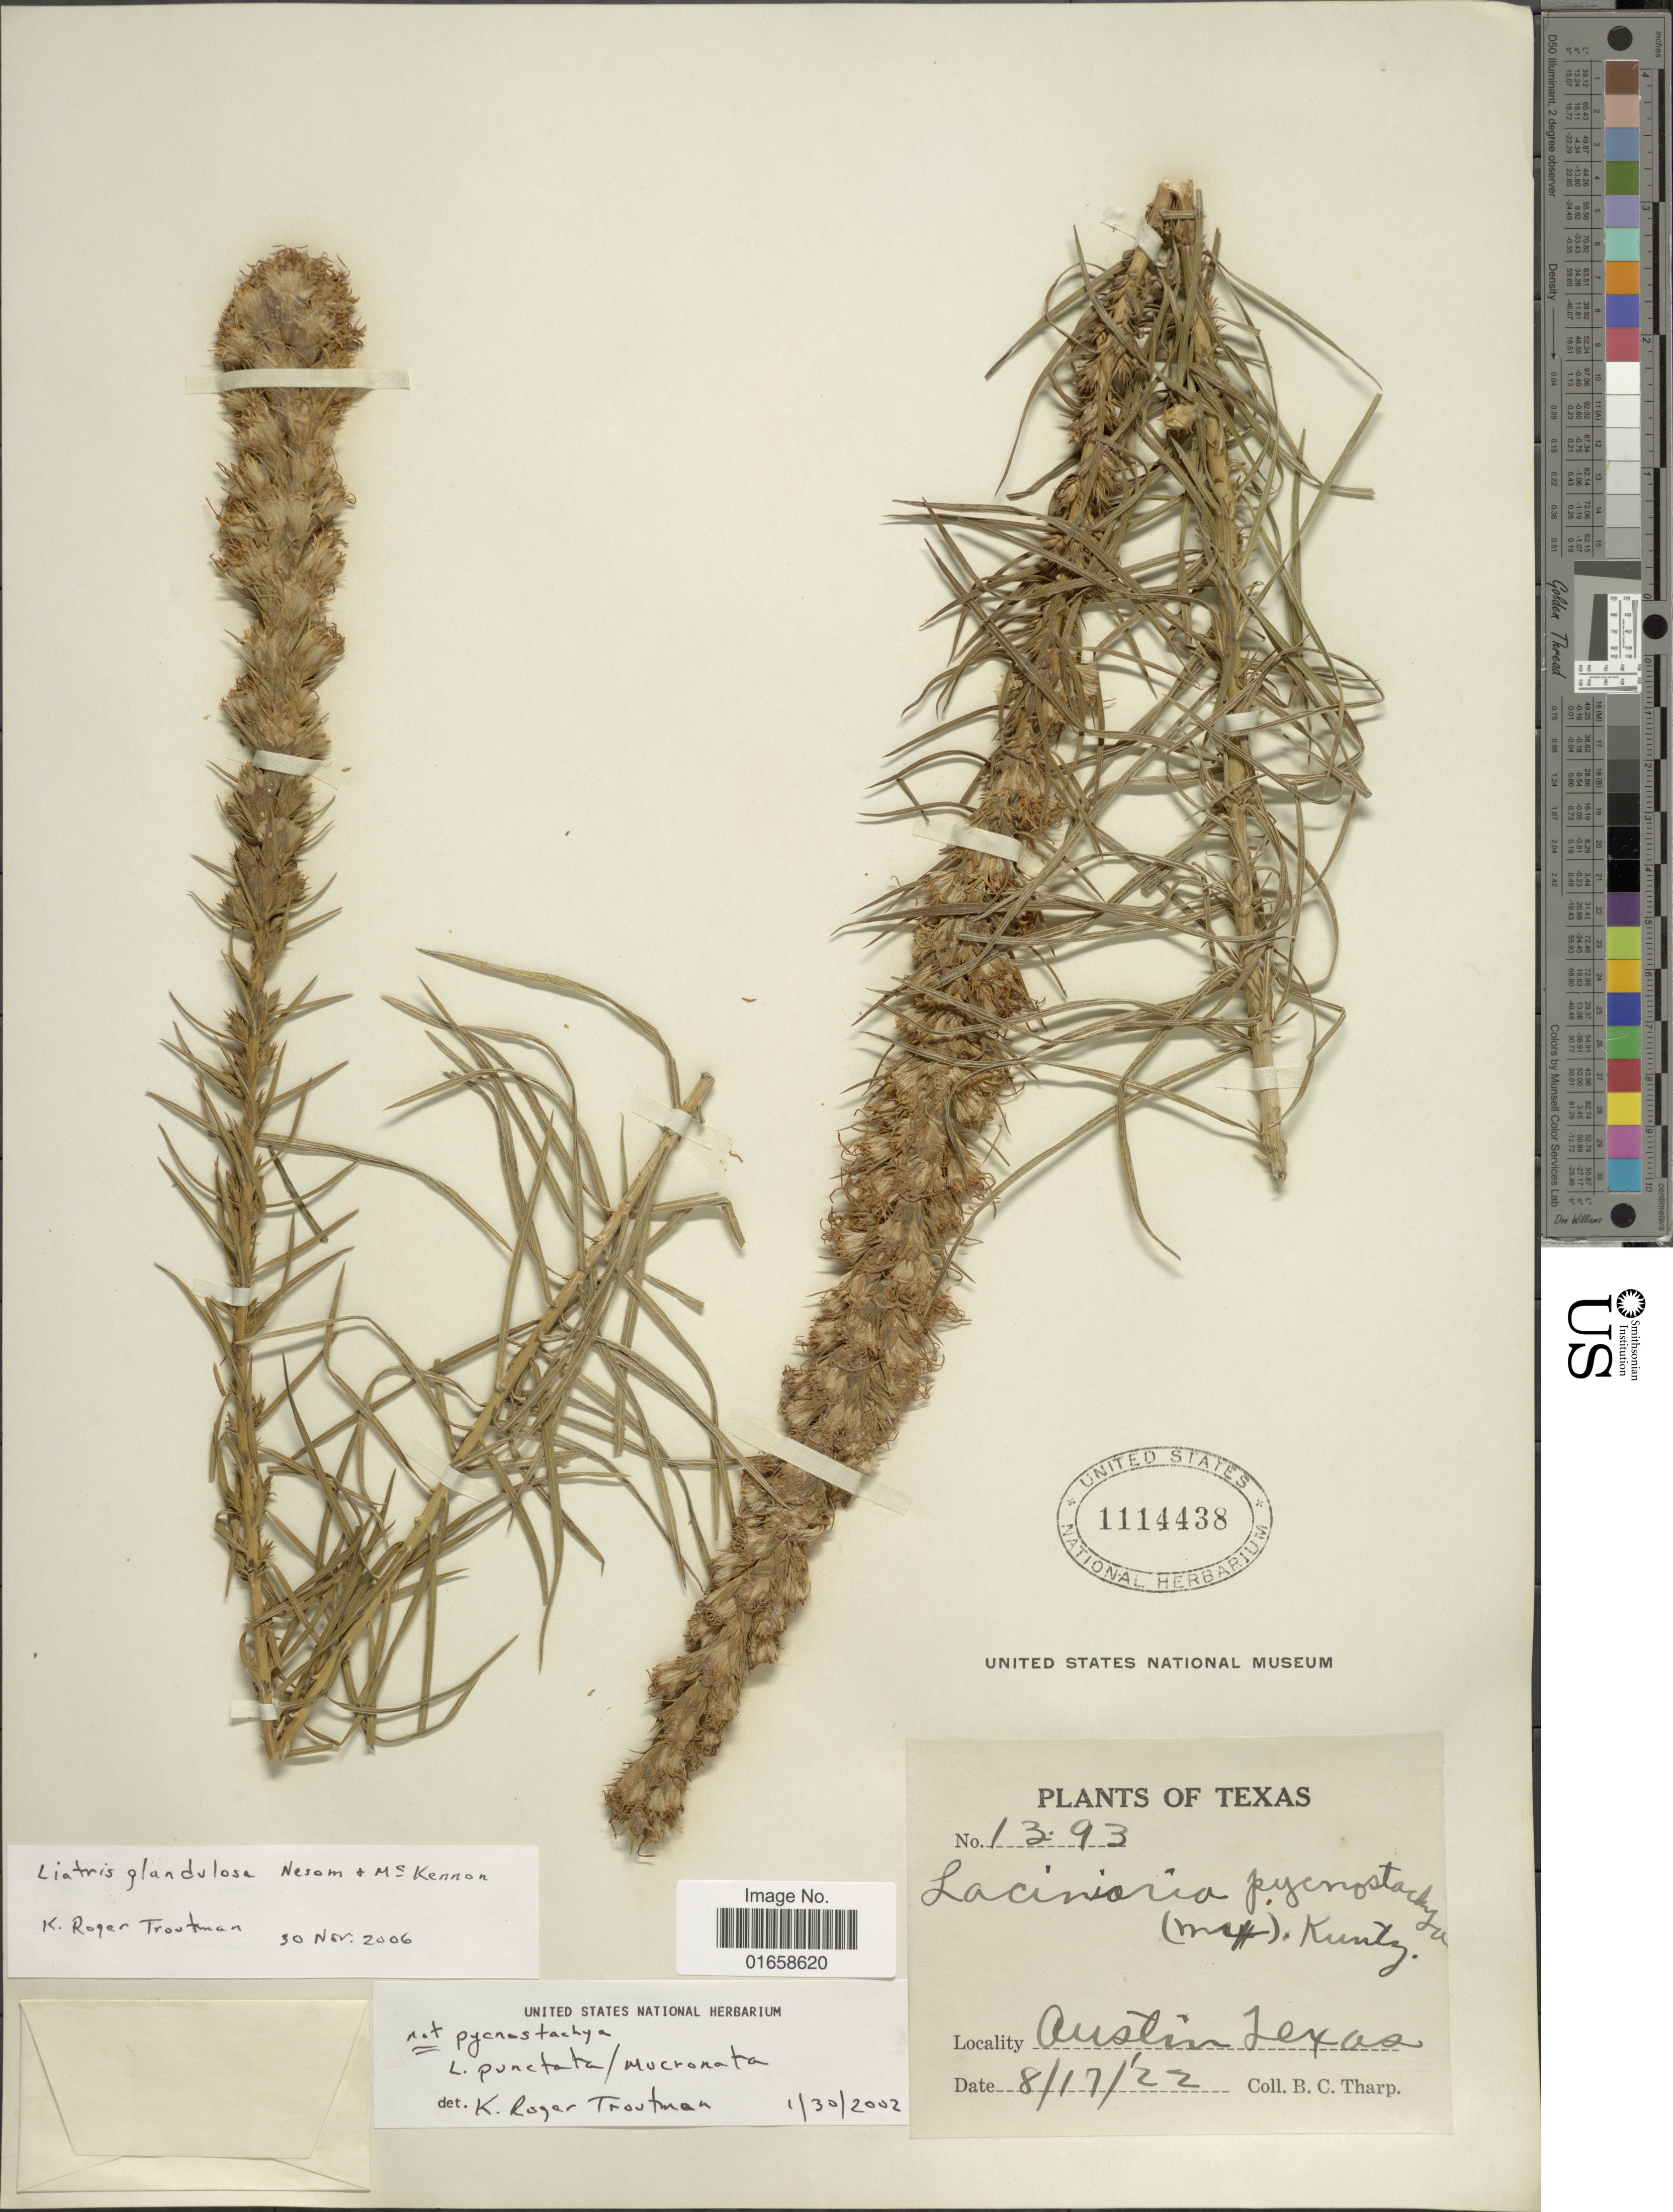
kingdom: Plantae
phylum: Tracheophyta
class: Magnoliopsida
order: Asterales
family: Asteraceae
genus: Liatris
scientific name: Liatris glandulosa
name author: G.L. Nesom & O'Kennon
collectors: B. C. Tharp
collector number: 1393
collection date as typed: Transcribed d/m/y: 17/8/22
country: United States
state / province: Texas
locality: Austin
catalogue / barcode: US 1114438